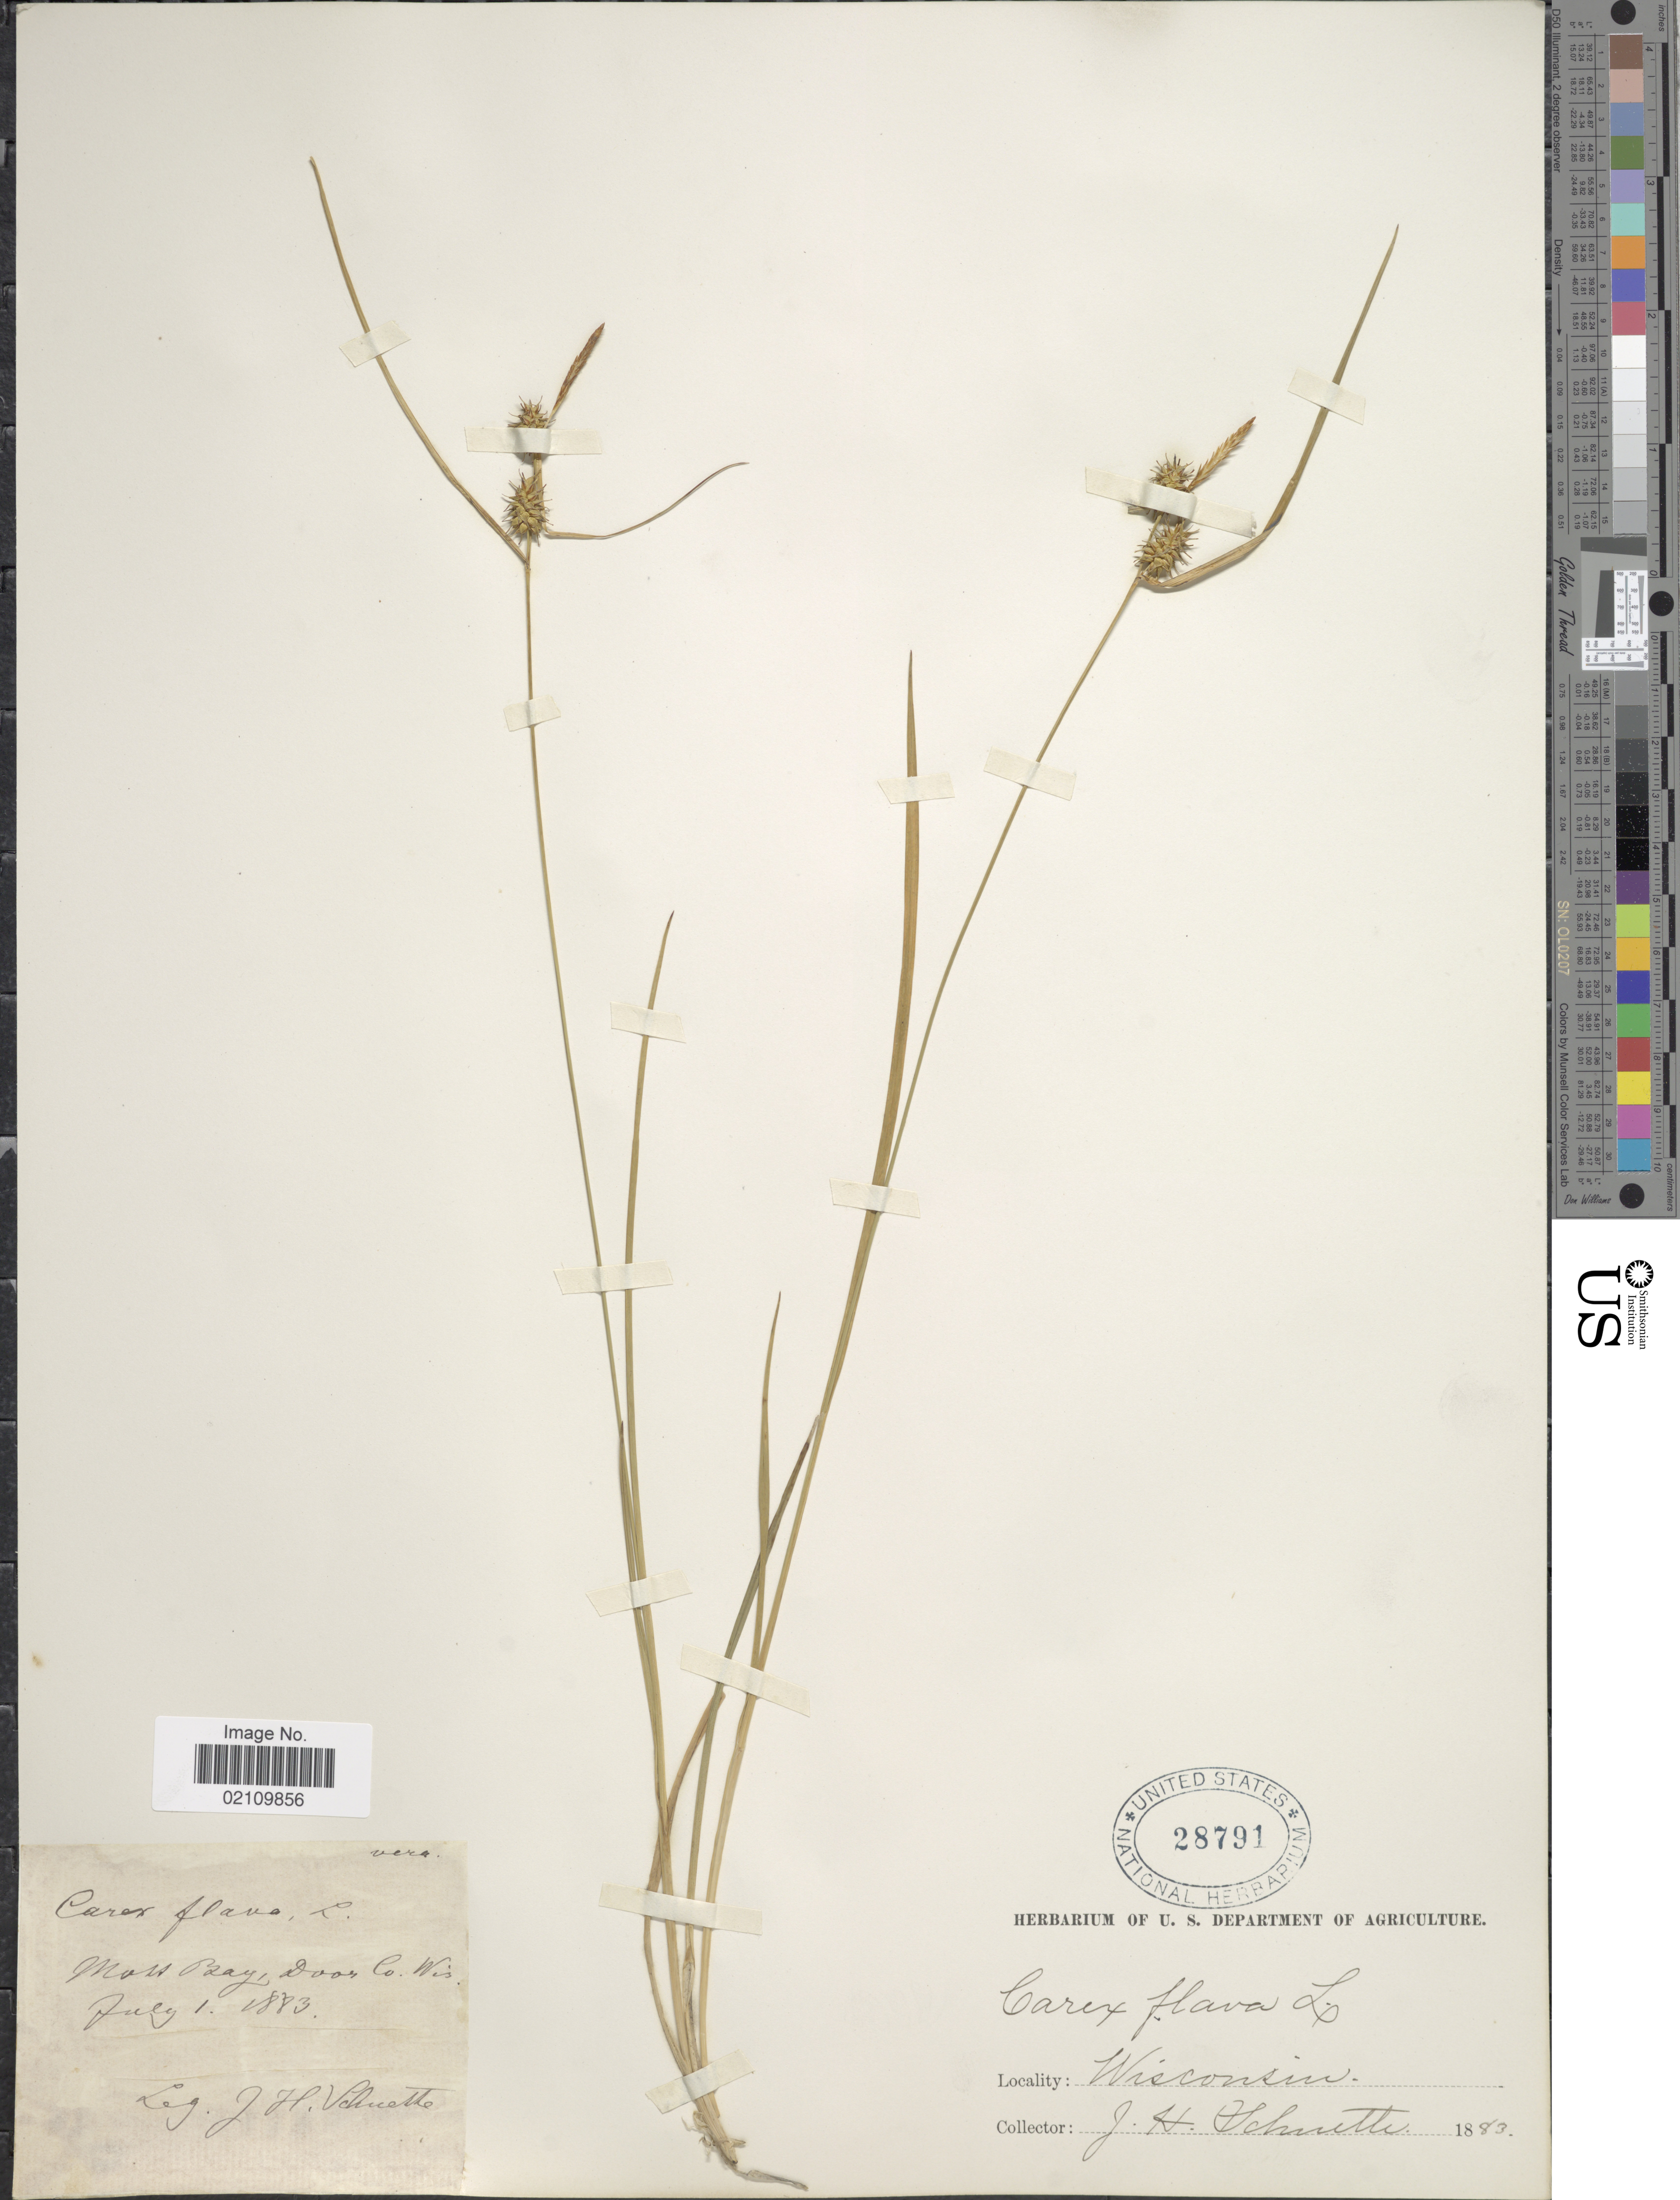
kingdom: Plantae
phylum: Tracheophyta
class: Liliopsida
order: Poales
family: Cyperaceae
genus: Carex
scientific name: Carex flava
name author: L.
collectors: J. H. Schuette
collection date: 1883-07-01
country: United States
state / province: Wisconsin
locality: Moss Bay, Door Co. Wis.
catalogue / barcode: US 28791